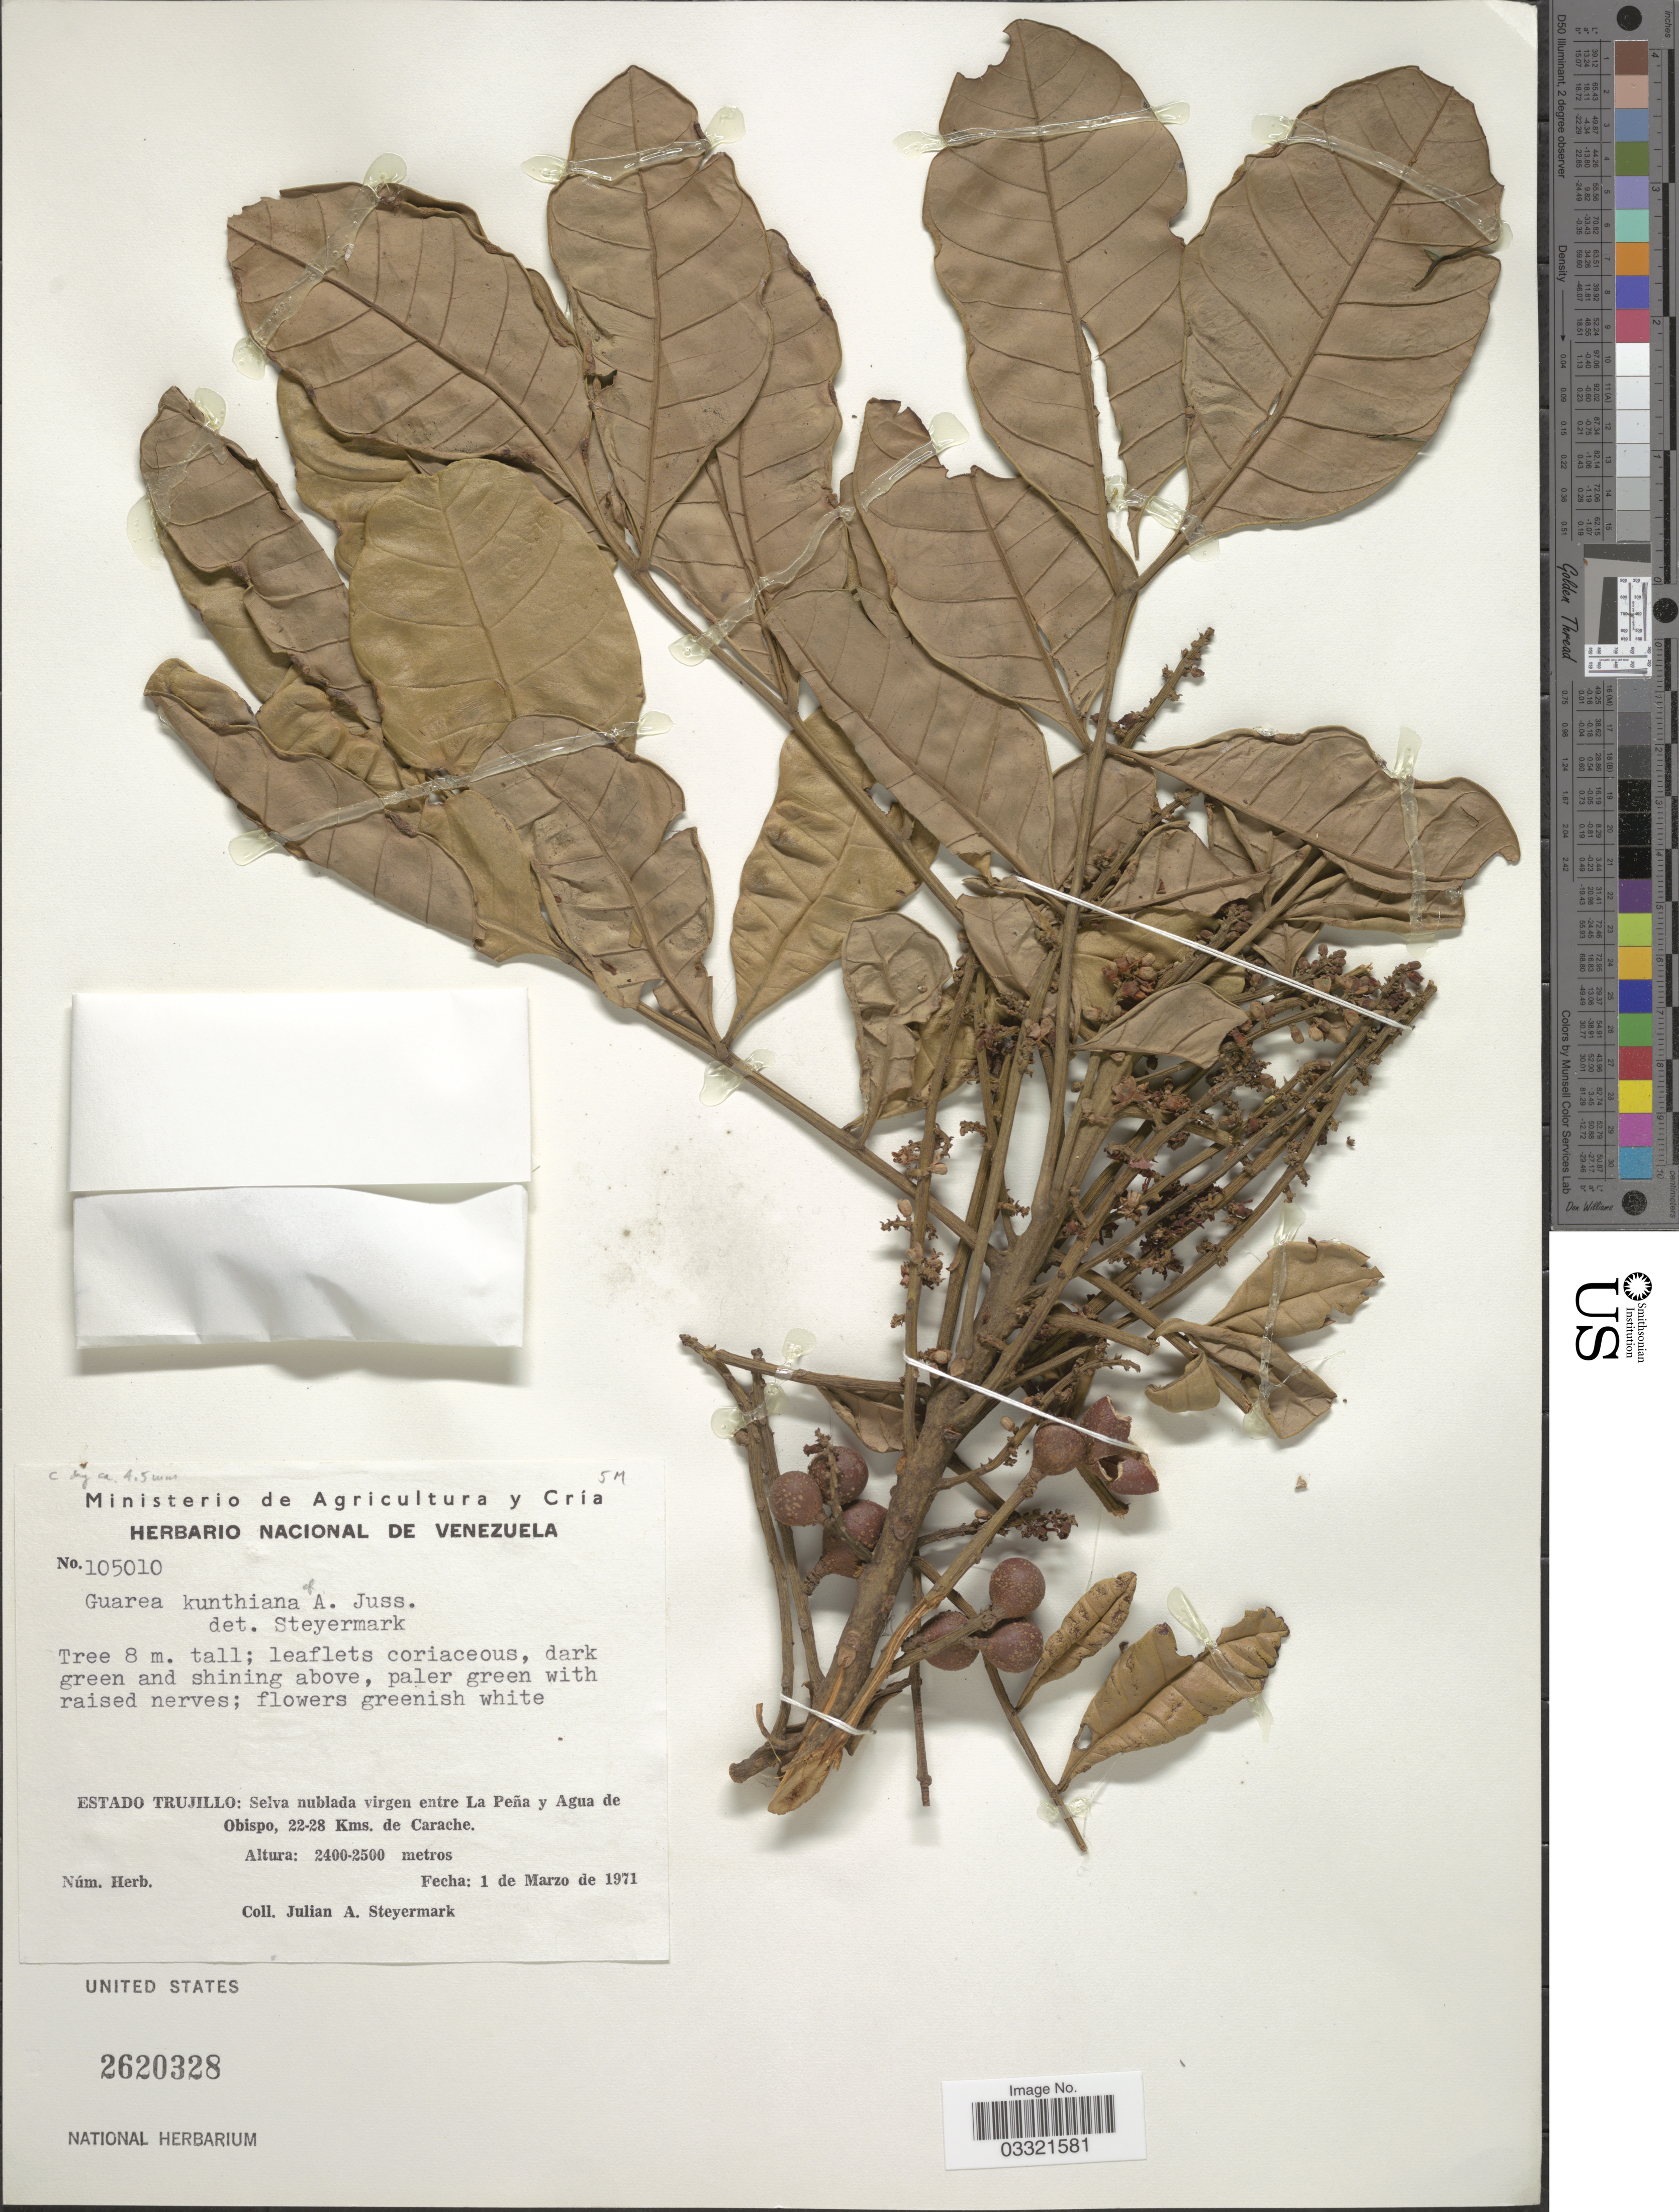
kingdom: Plantae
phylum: Tracheophyta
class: Magnoliopsida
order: Sapindales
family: Meliaceae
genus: Guarea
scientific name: Guarea kunthiana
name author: A. Juss.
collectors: J. Steyermark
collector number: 105010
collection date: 1971-03-01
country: Venezuela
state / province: Trujillo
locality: Selva nublada virgen entre La Peña y Agua de Obispo, 22-28 Kms. de Carache.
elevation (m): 2400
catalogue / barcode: US 2620328